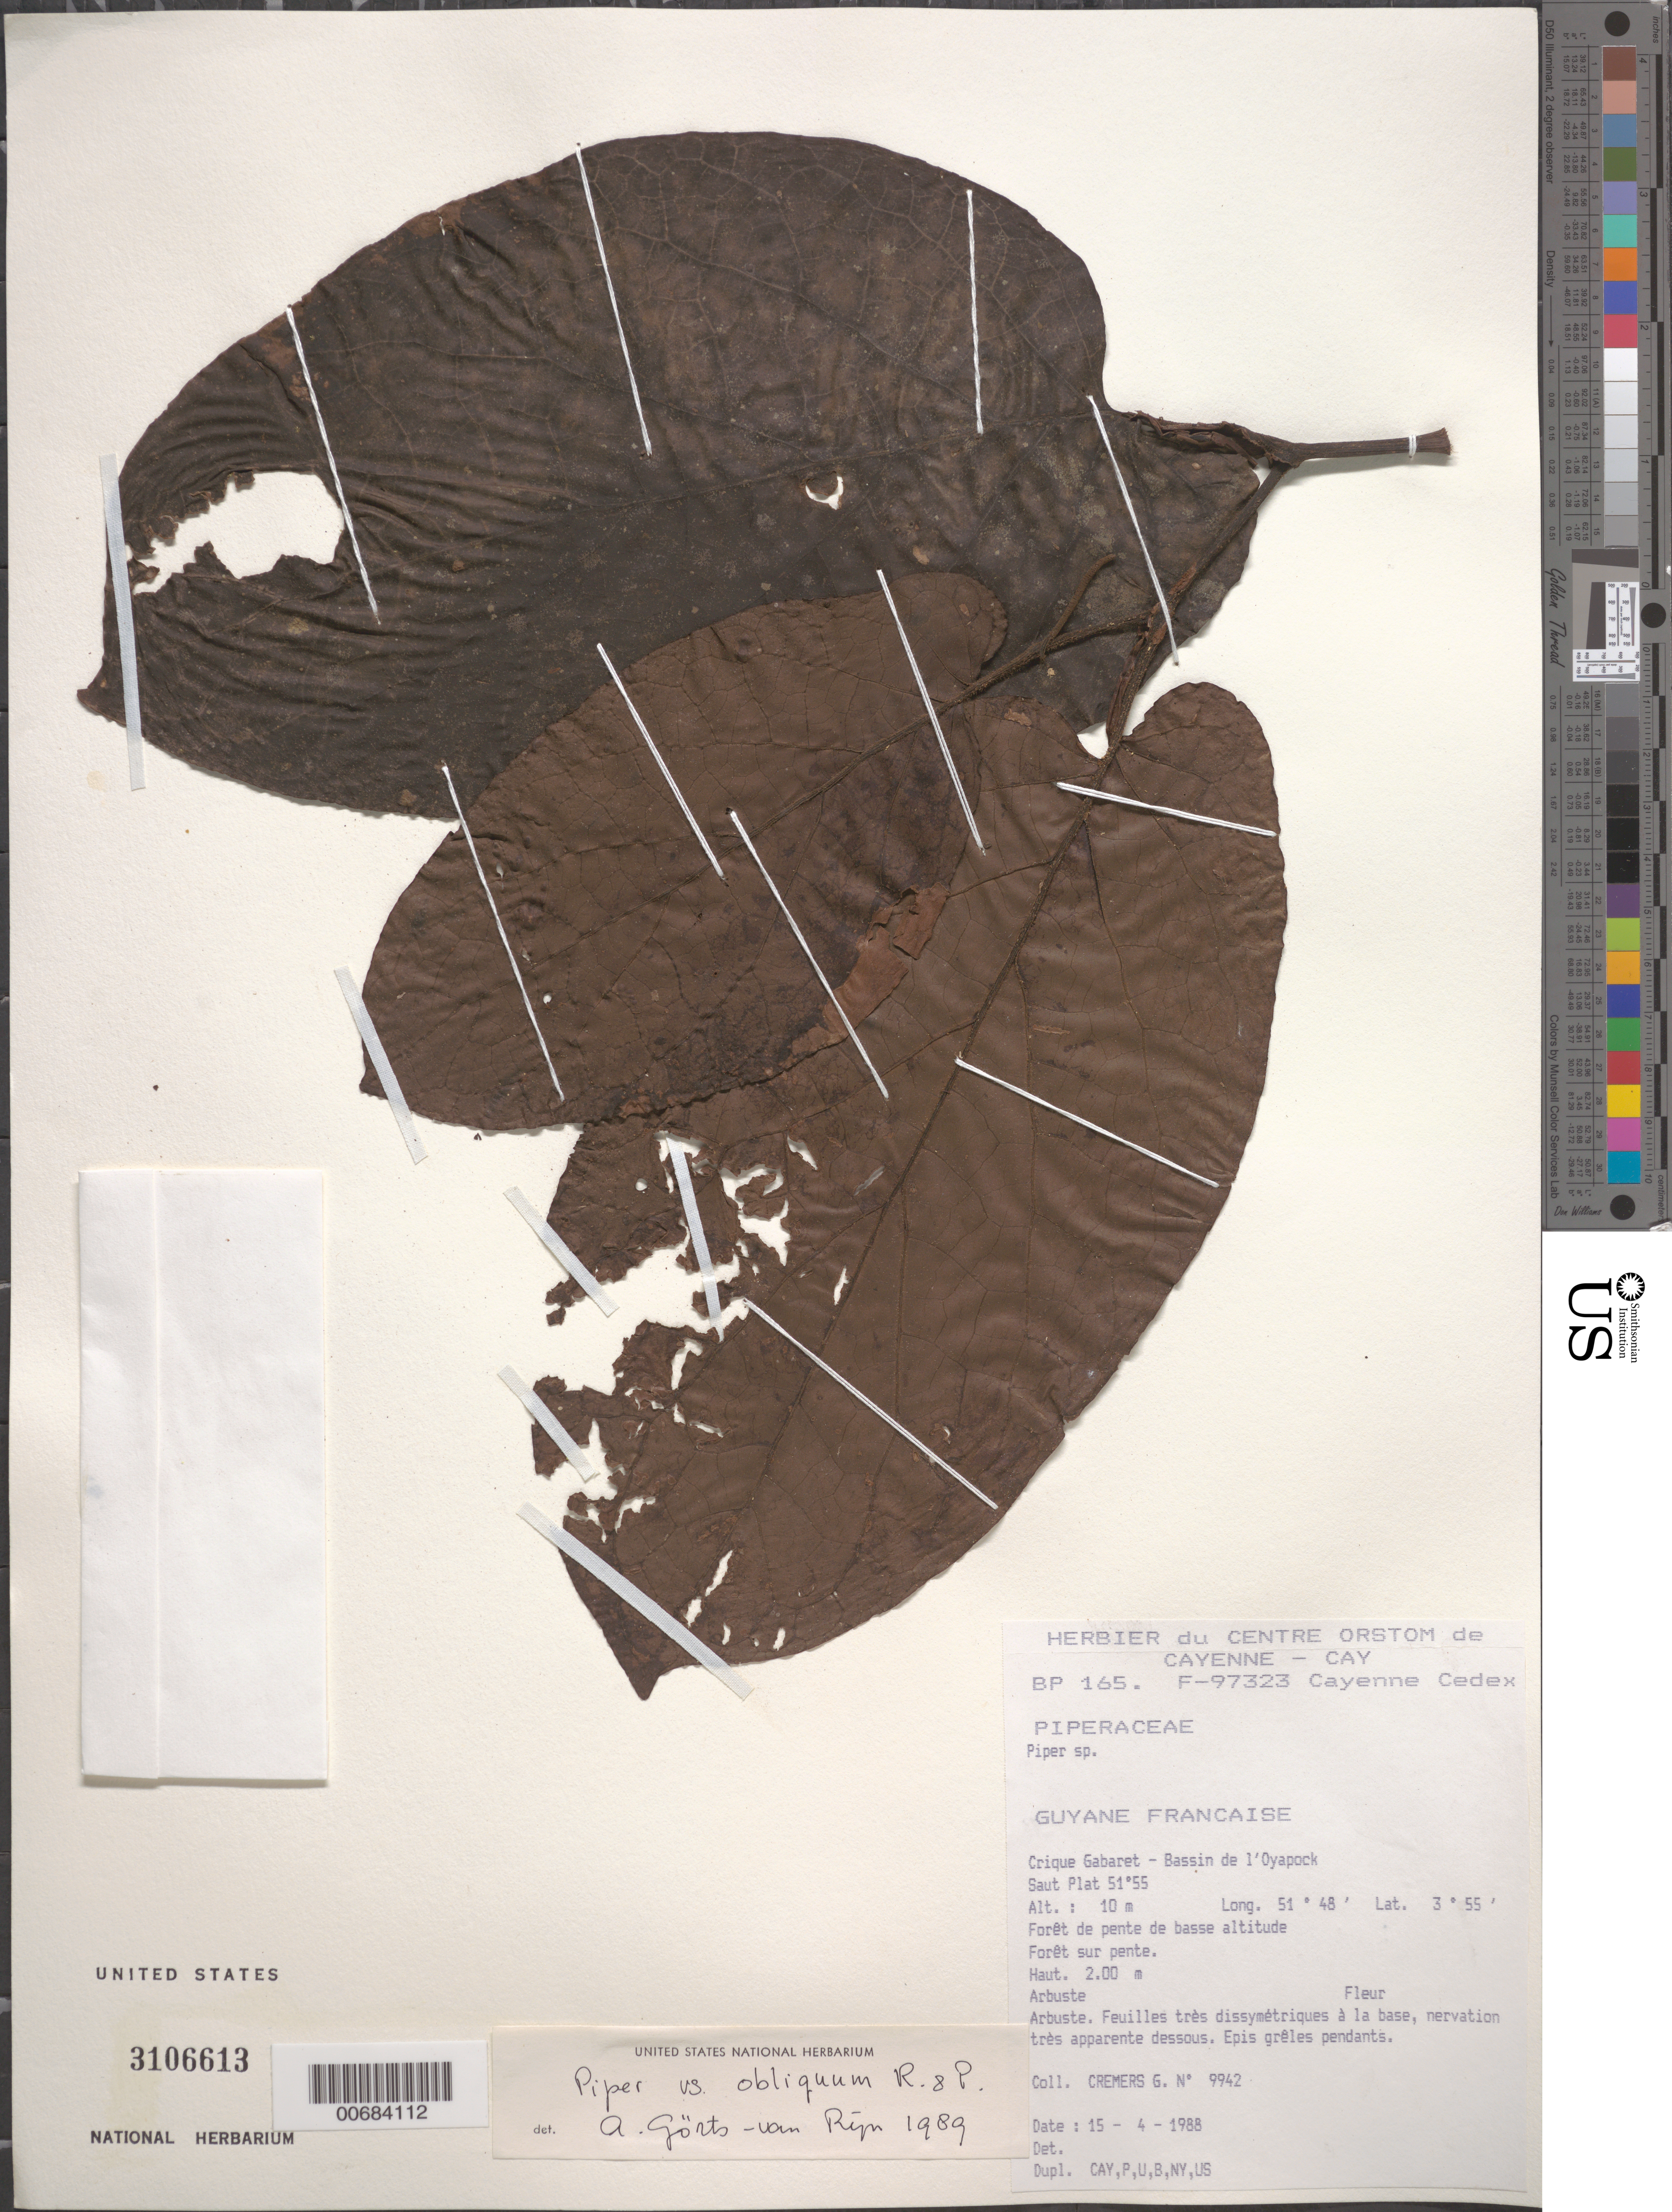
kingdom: Plantae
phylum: Tracheophyta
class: Magnoliopsida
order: Piperales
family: Piperaceae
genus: Piper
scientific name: Piper obliquum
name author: Ruiz & Pav.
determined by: Görts-van Rijn, A. R. A.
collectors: G. Cremers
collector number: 9942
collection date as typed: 15-Apr-88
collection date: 1988-04-15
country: French Guiana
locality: Crique Gabaret, Bassin de l'Oyapock, Saut Plat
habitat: Slope forest, at low altitude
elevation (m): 10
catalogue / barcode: US 3106613